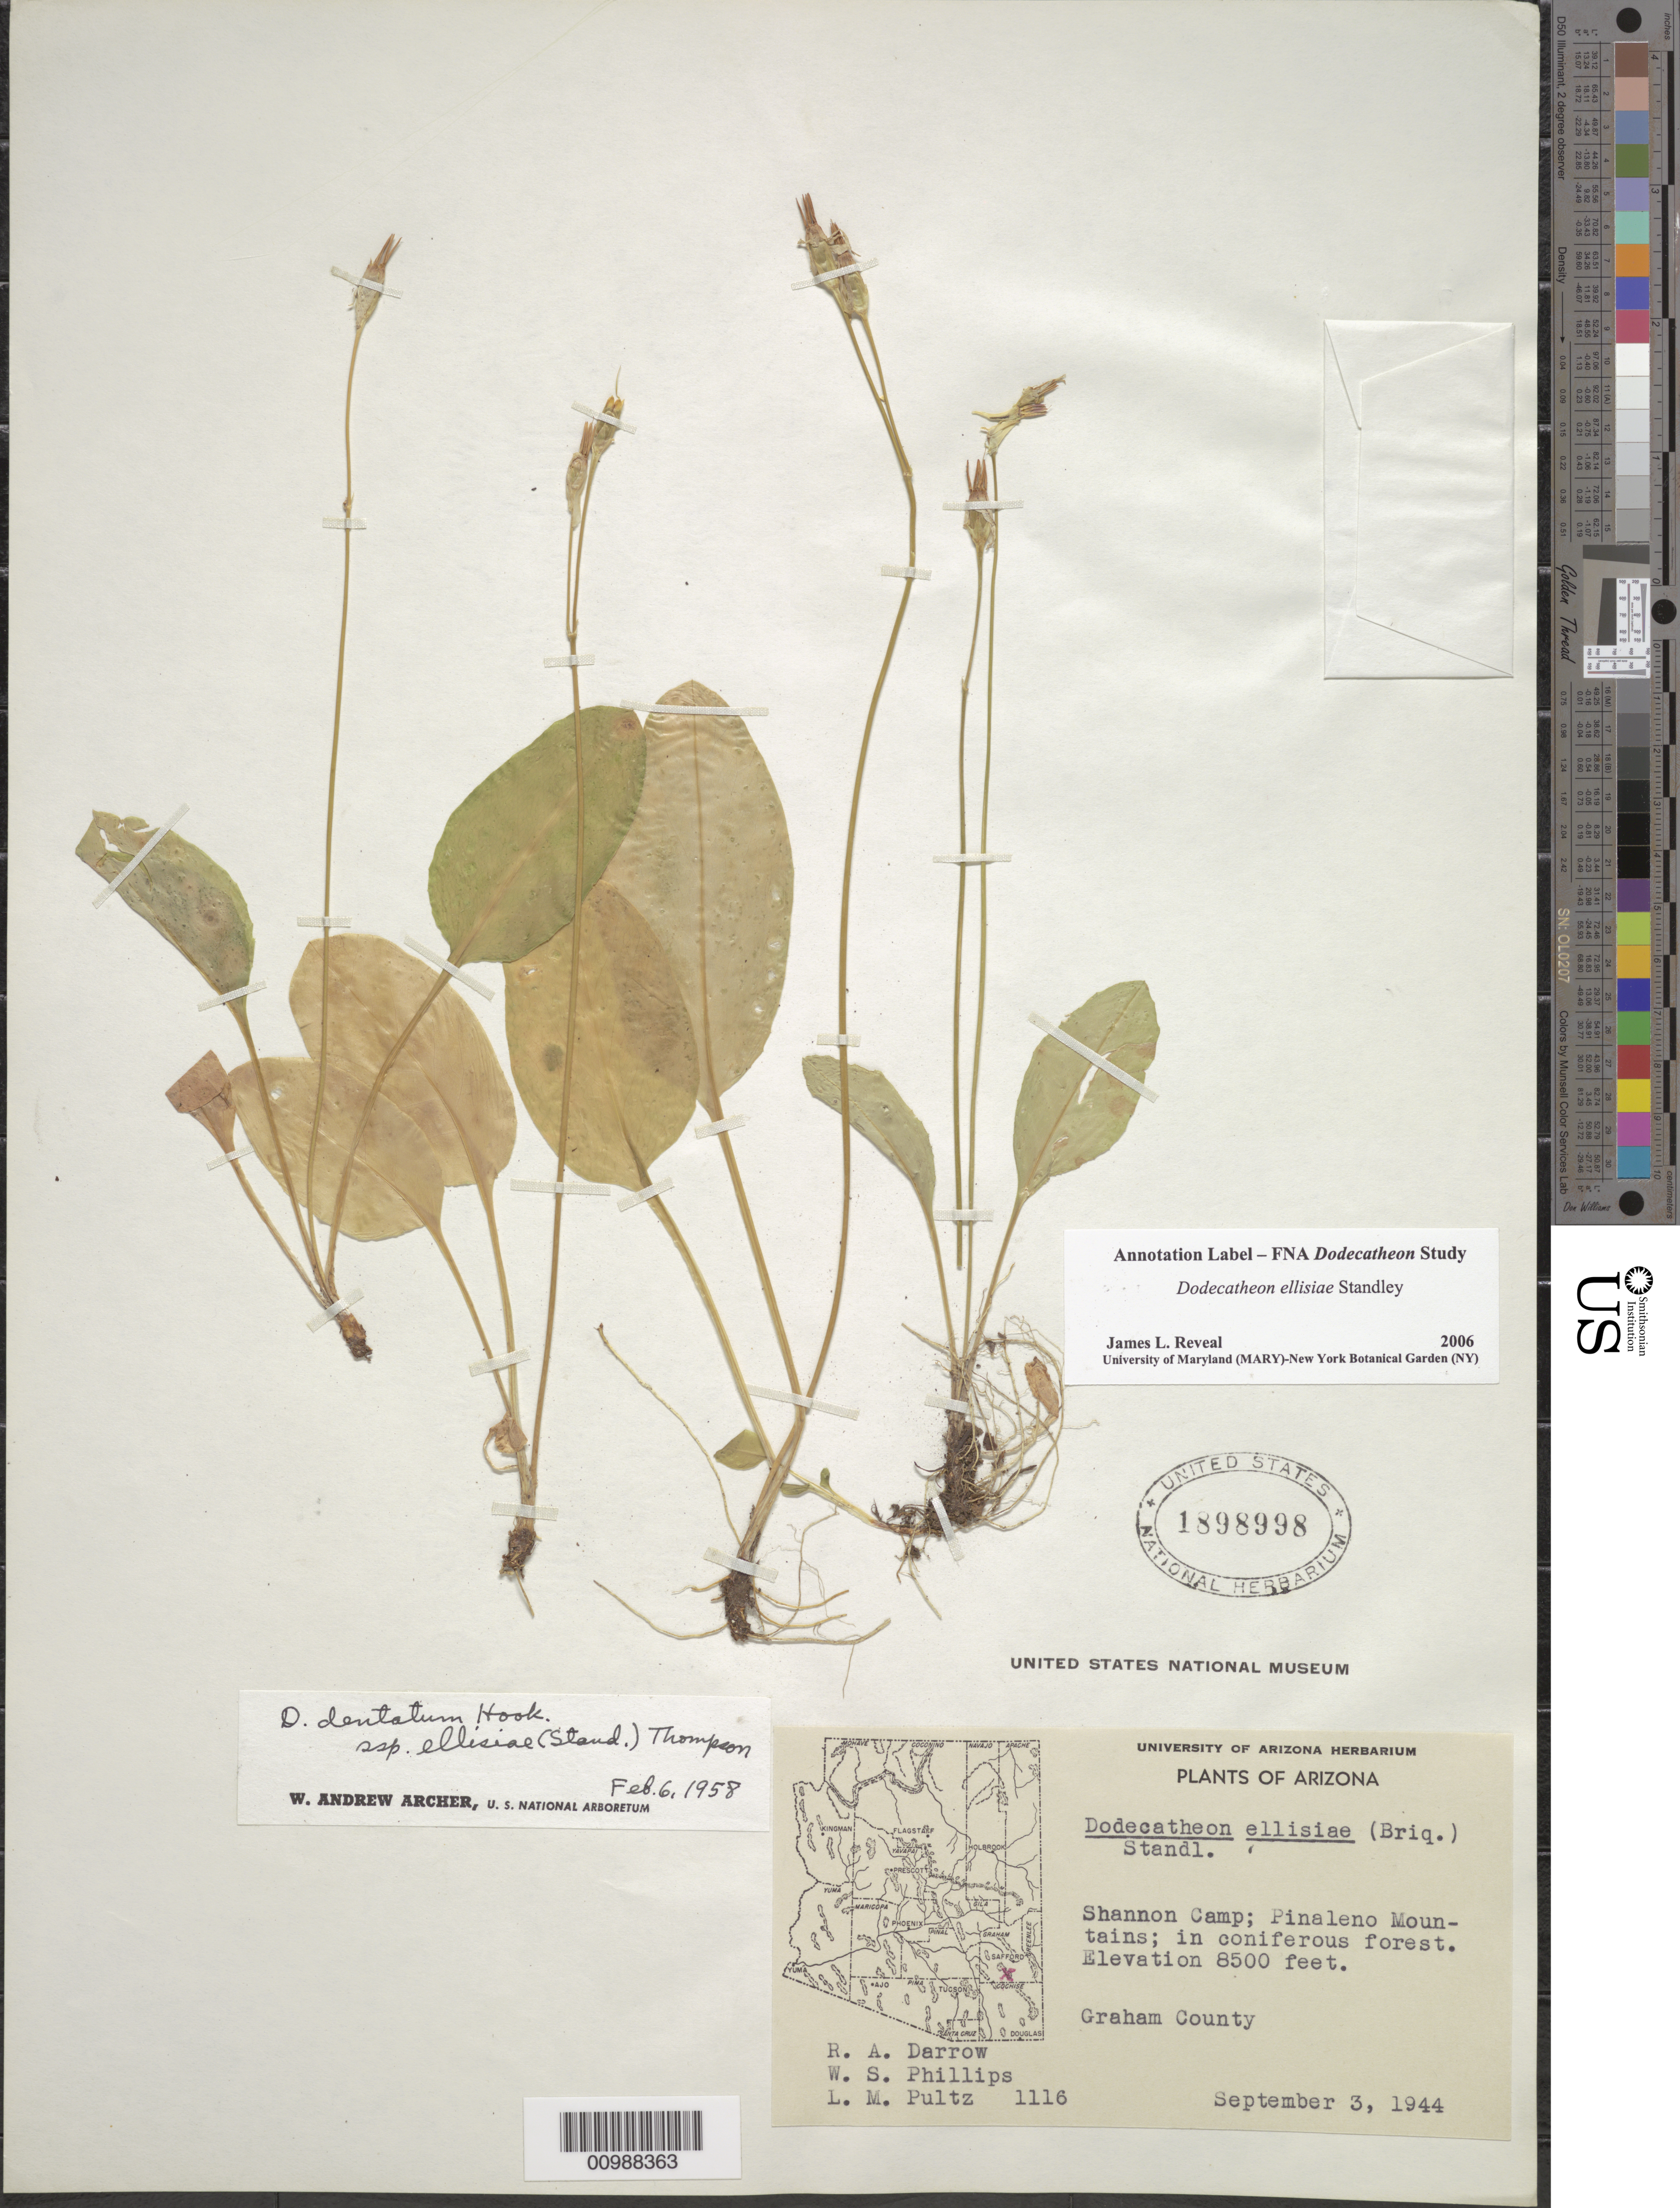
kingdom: Plantae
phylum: Tracheophyta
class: Magnoliopsida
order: Ericales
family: Primulaceae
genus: Dodecatheon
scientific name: Dodecatheon ellisiae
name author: Standl.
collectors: R. A. Darrow & W. S. Phillips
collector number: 1116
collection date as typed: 03 Sep 1944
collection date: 1944-09-03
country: United States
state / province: Arizona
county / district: Graham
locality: Shannon Camp; Pinaleno Mountains; in coniferous forest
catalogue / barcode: US 1898998